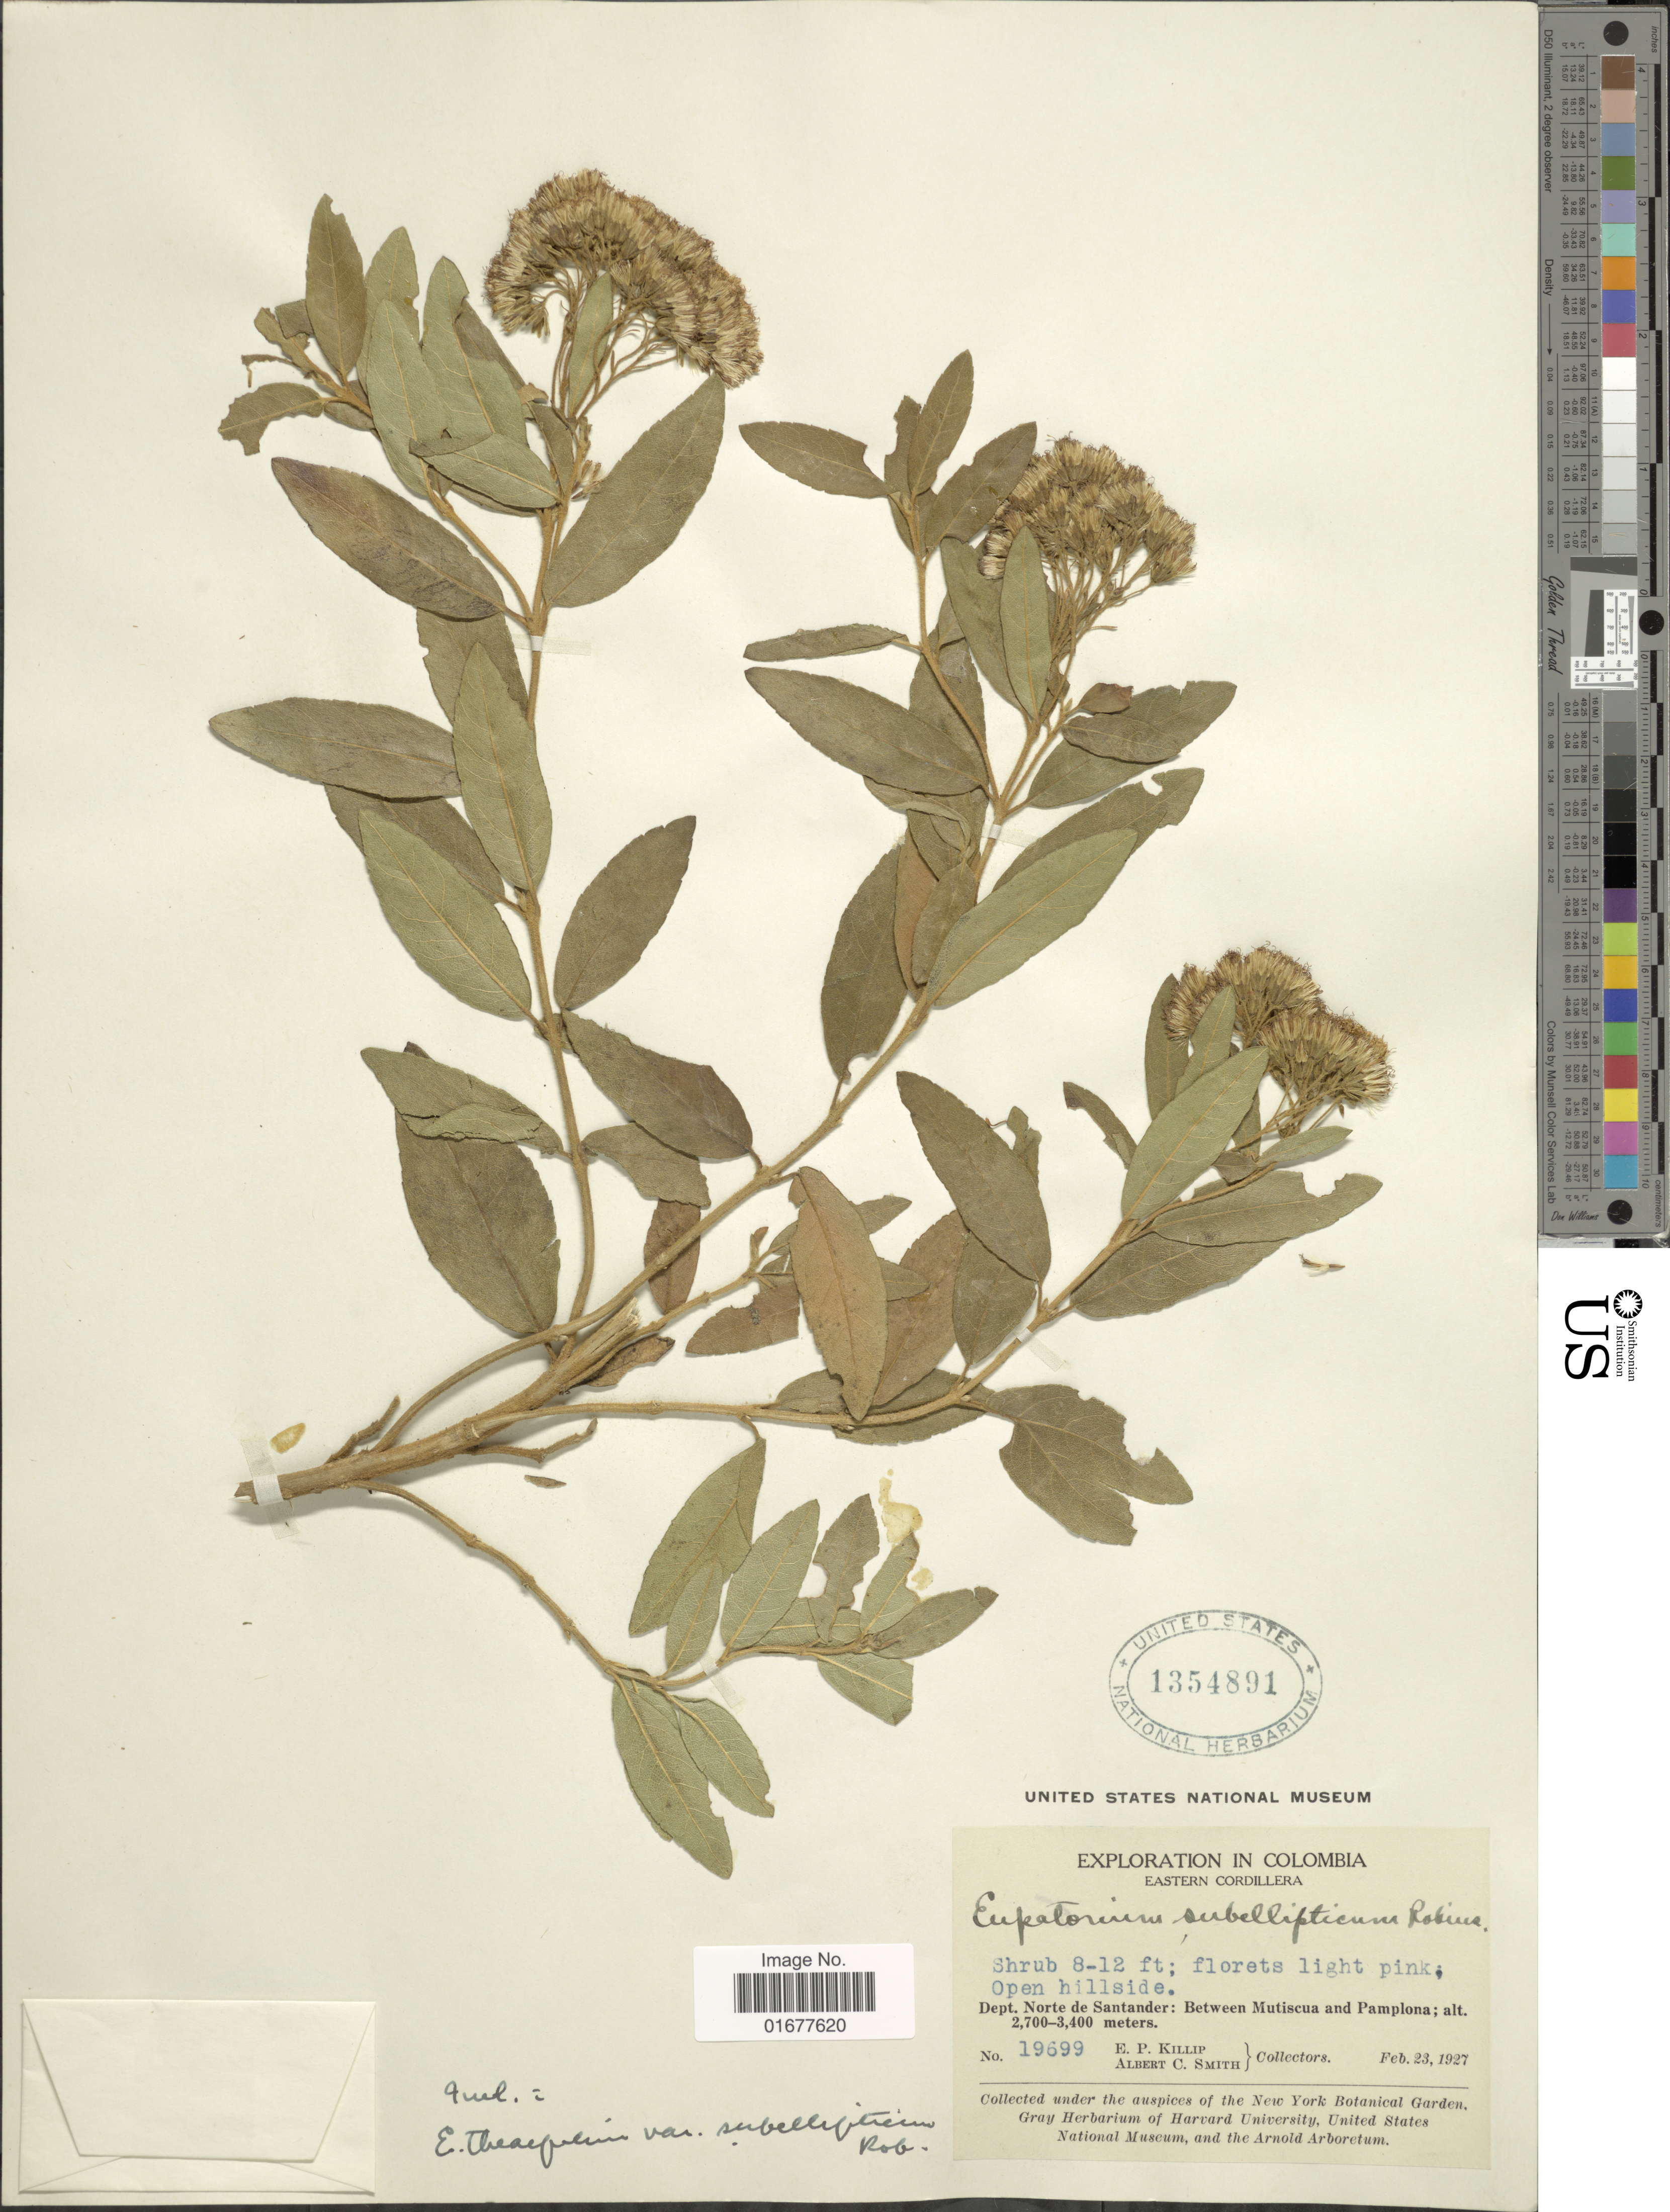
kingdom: Plantae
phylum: Tracheophyta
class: Magnoliopsida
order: Asterales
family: Asteraceae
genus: Ageratina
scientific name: Ageratina theaefolia var. subelliptica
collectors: E. P. Killip & A. C. Smith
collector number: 19699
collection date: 1927-02-23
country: Colombia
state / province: Norte de Santander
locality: Between Mutiscua and Pamplona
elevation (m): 2700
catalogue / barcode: US 1354891